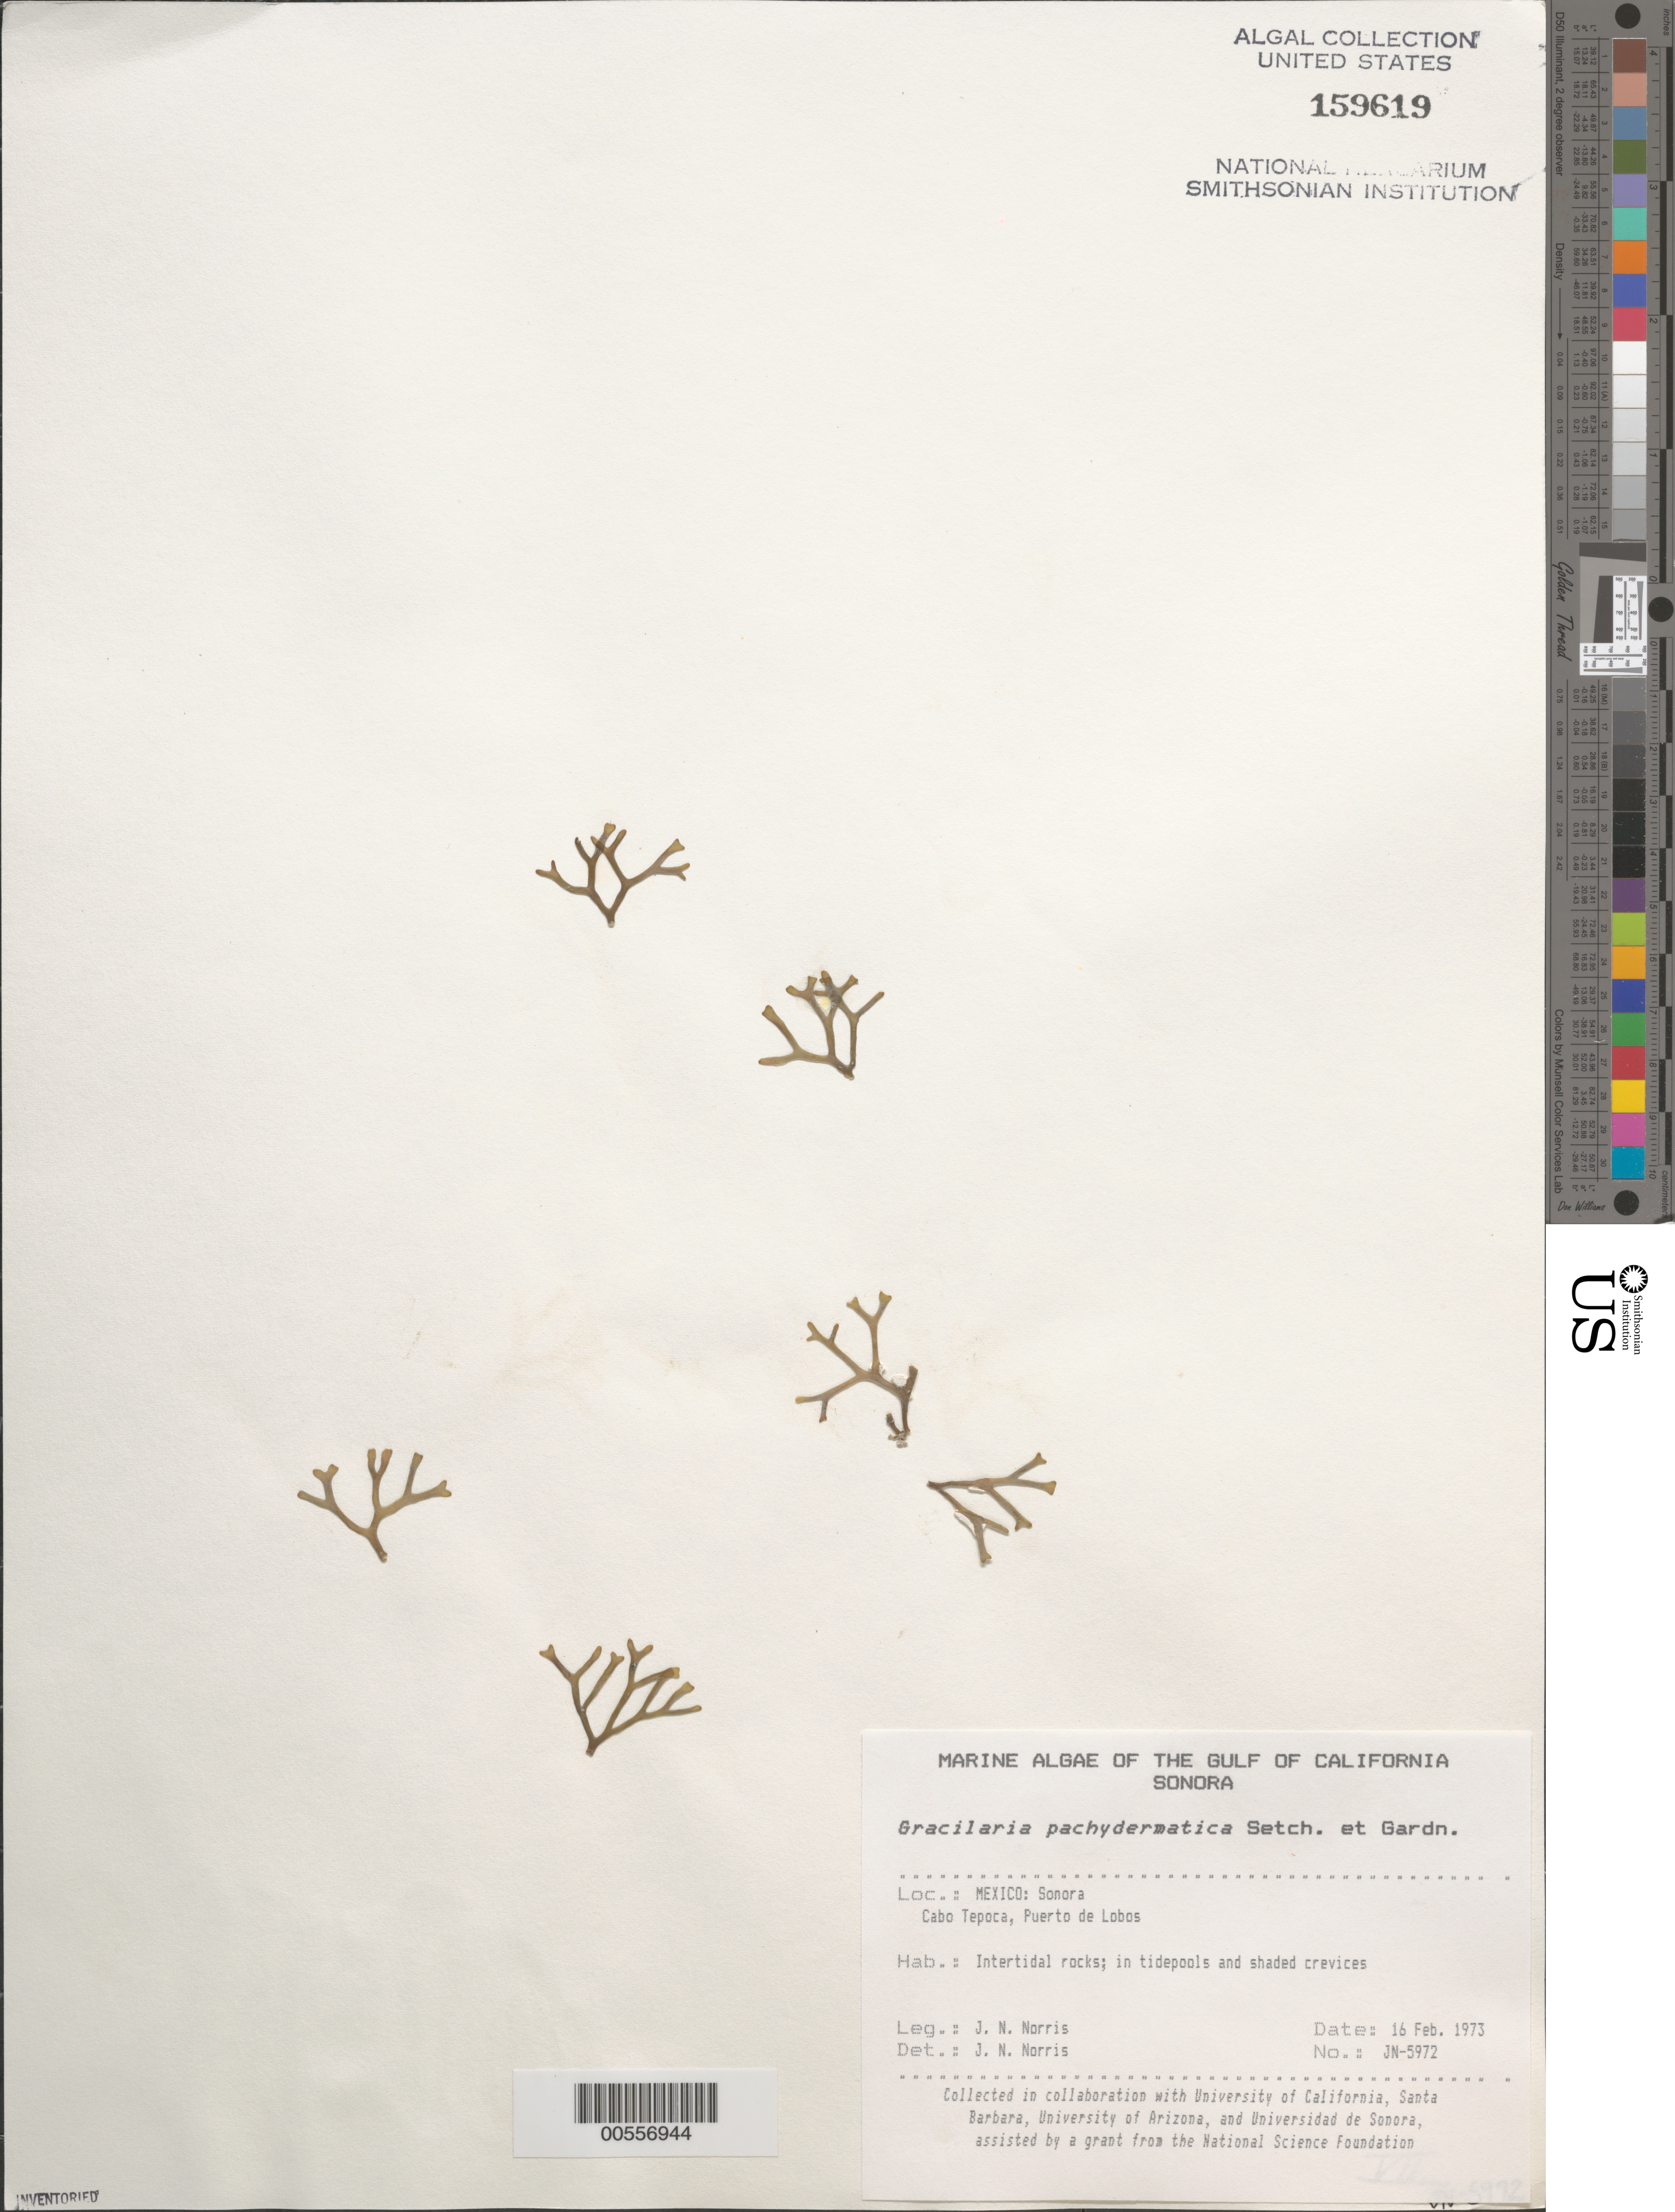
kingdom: Plantae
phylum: Rhodophyta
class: Florideophyceae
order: Gracilariales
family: Gracilariaceae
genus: Gracilaria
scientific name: Gracilaria pachydermatica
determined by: Norris, James N.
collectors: J. N. Norris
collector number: JN-5972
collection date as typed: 16 Feb 1973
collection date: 1973-02-16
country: Mexico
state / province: Sonora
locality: Cabo Tepoca, Puerto de Lobos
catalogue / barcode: US 159619